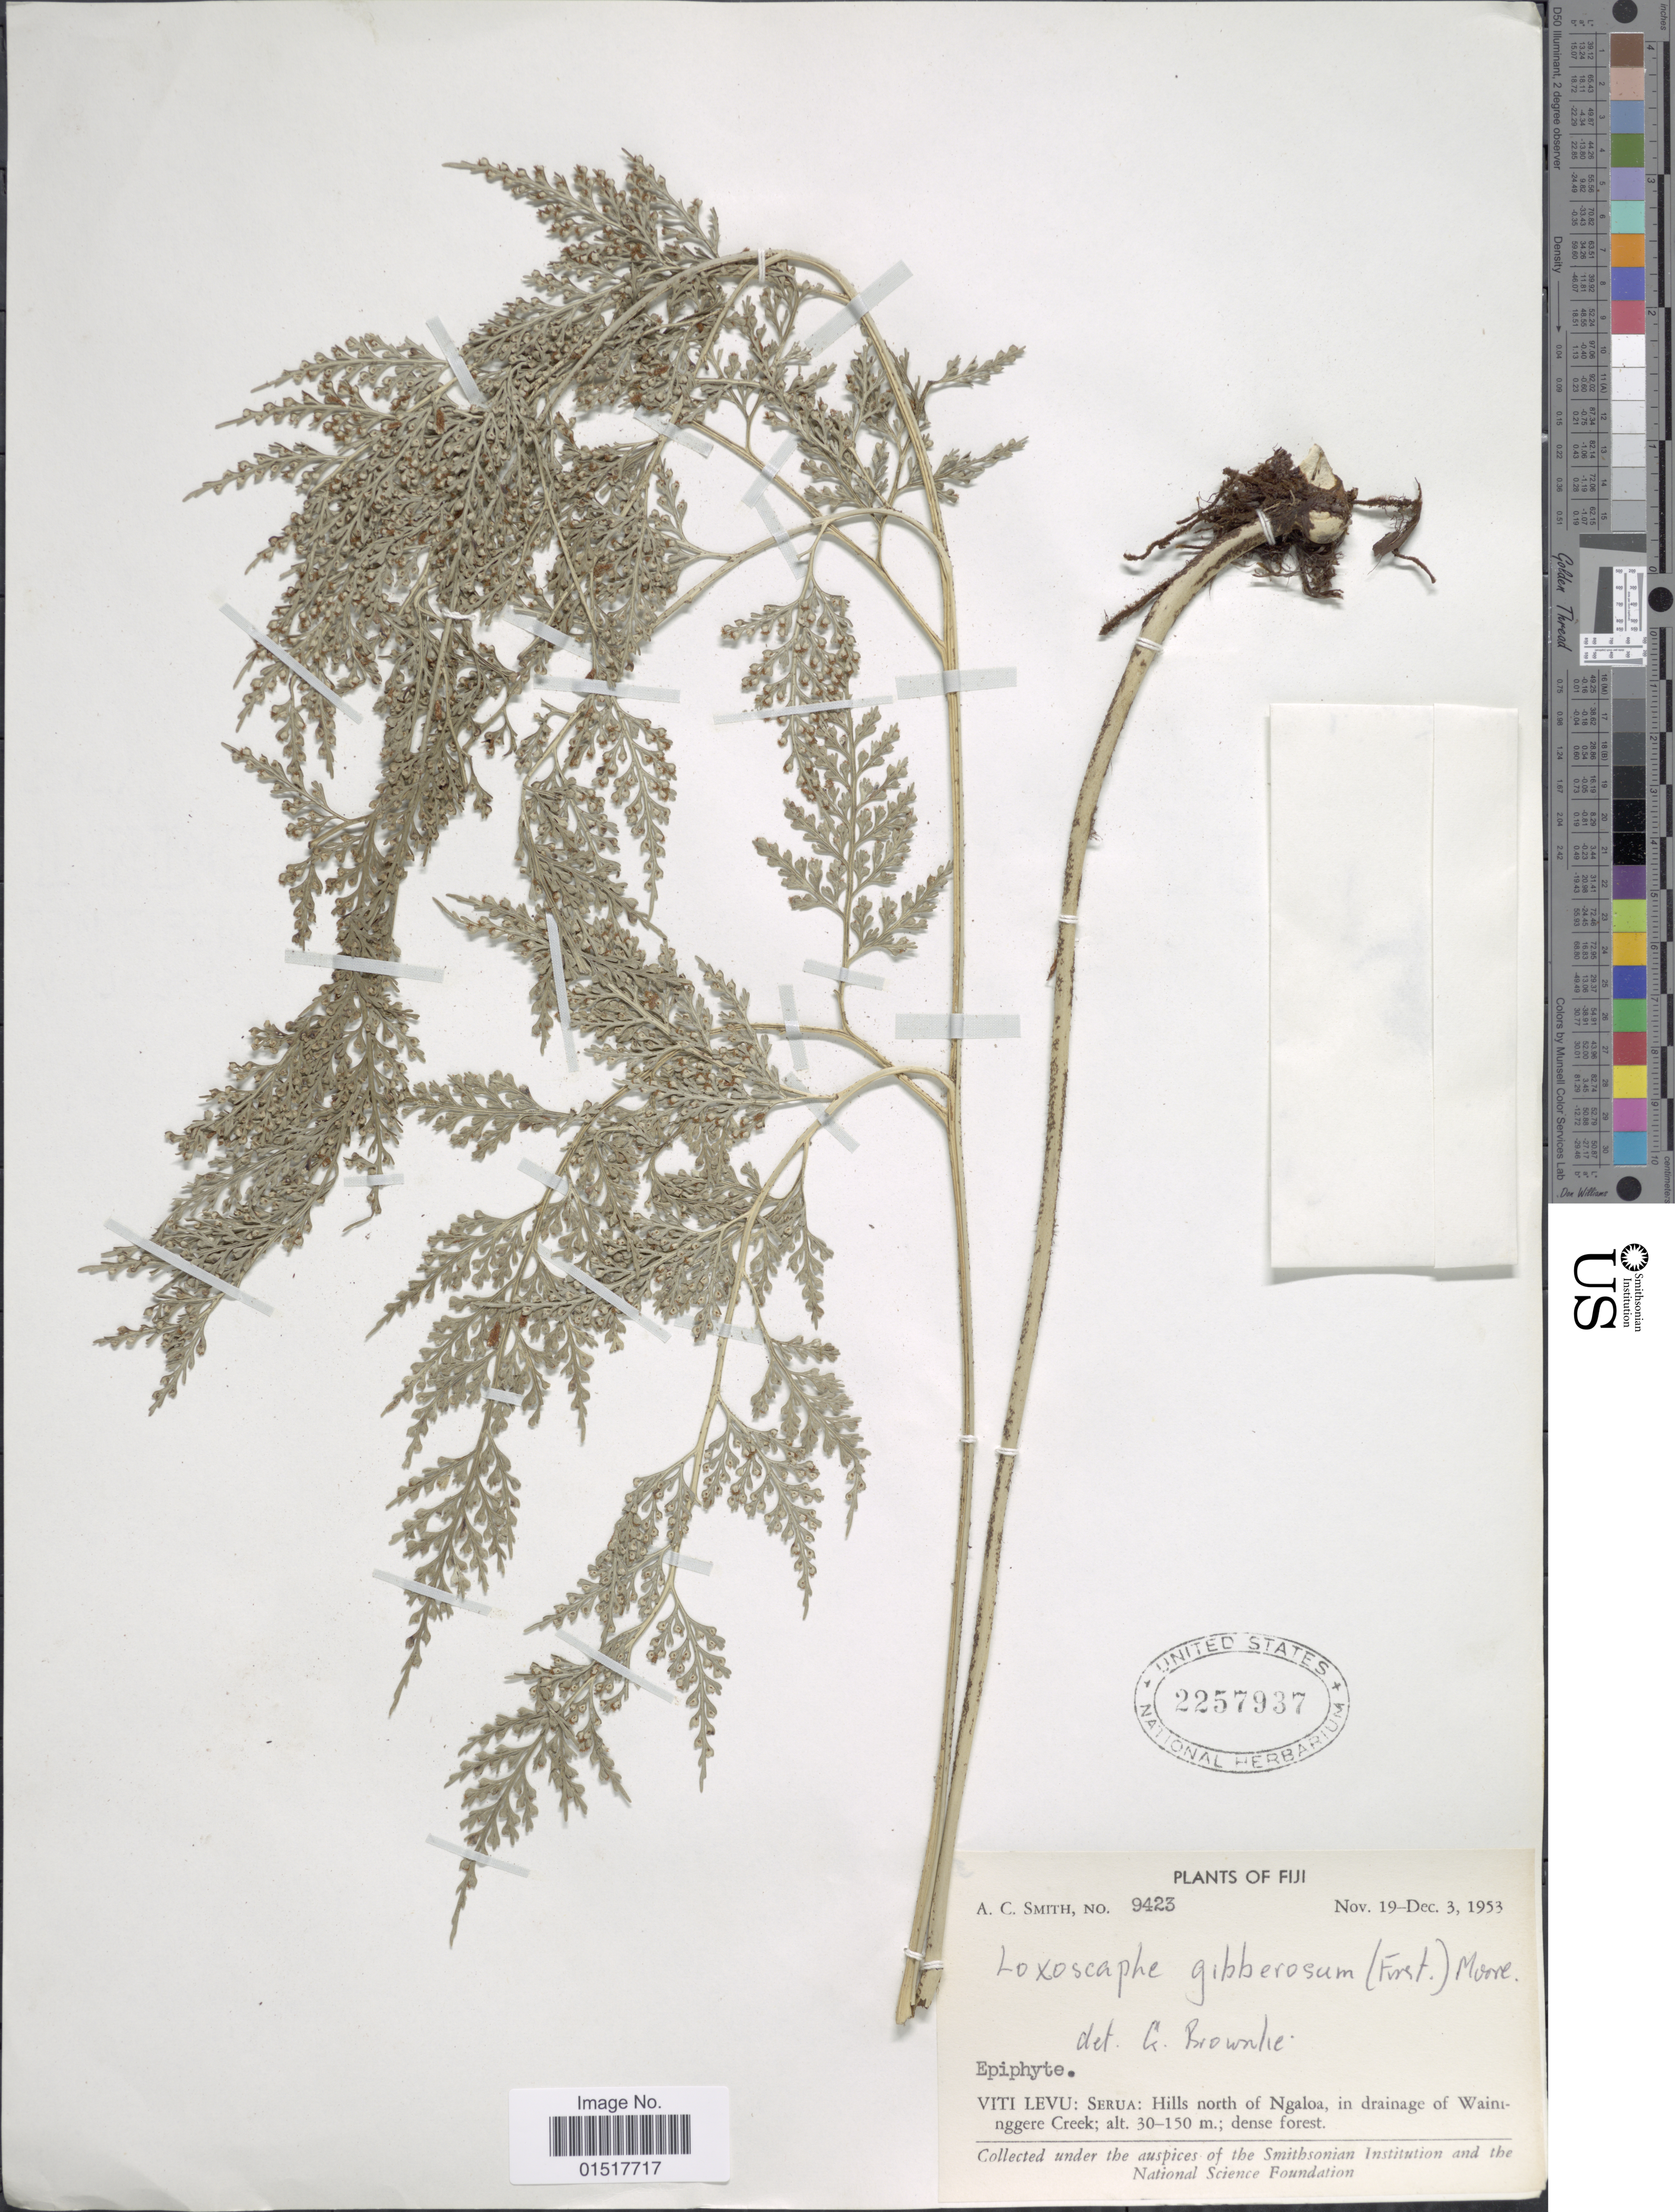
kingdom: Plantae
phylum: Tracheophyta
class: Polypodiopsida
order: Polypodiales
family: Aspleniaceae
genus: Asplenium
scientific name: Asplenium gibberosum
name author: (G. Forst.) Mett.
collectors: A. C. Smith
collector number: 9423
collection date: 1953-11-19/1953-12-03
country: Fiji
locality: Viti Levu: Serua: Hills north of Ngaloa, in drainage of Waininggere Creek.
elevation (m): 30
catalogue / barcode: US 2257937